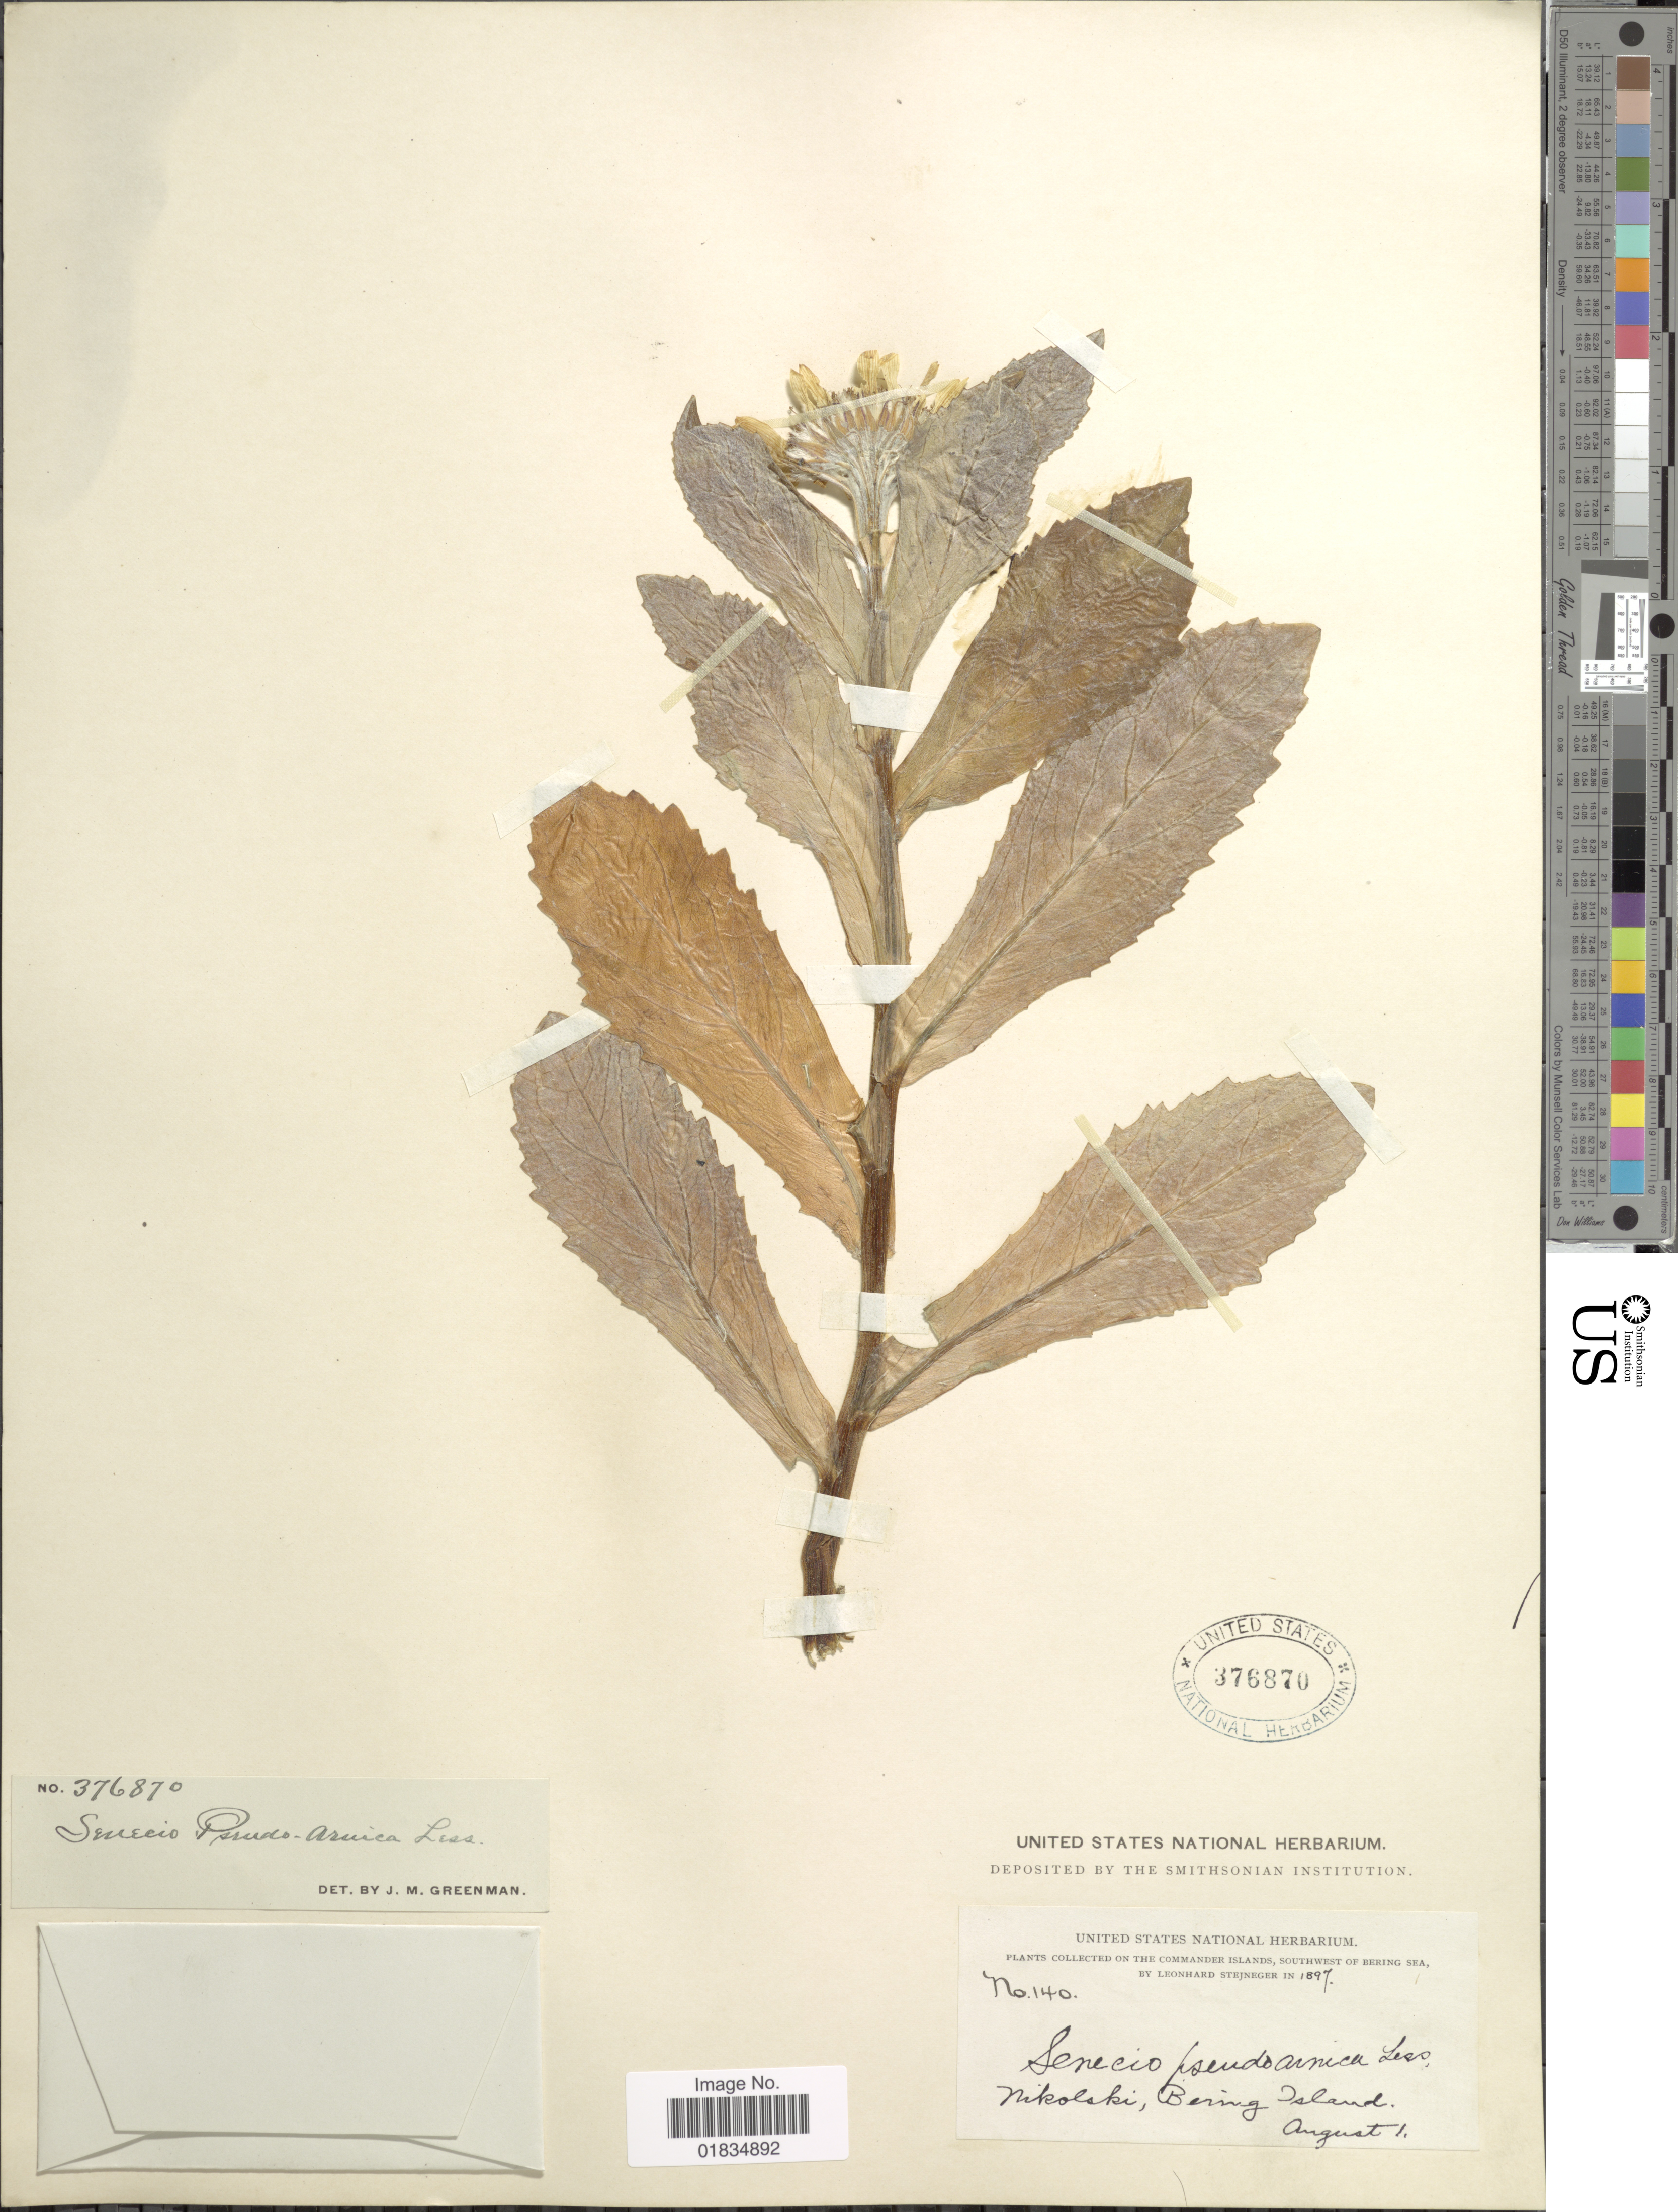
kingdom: Plantae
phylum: Tracheophyta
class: Magnoliopsida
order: Asterales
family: Asteraceae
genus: Senecio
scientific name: Senecio pseudoarnica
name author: Less.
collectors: L. Stejneger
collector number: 140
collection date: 1897-08-01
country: Russian Federation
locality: Nikolski, Bering Island, Southwest of Bering Sea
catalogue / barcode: US 376870